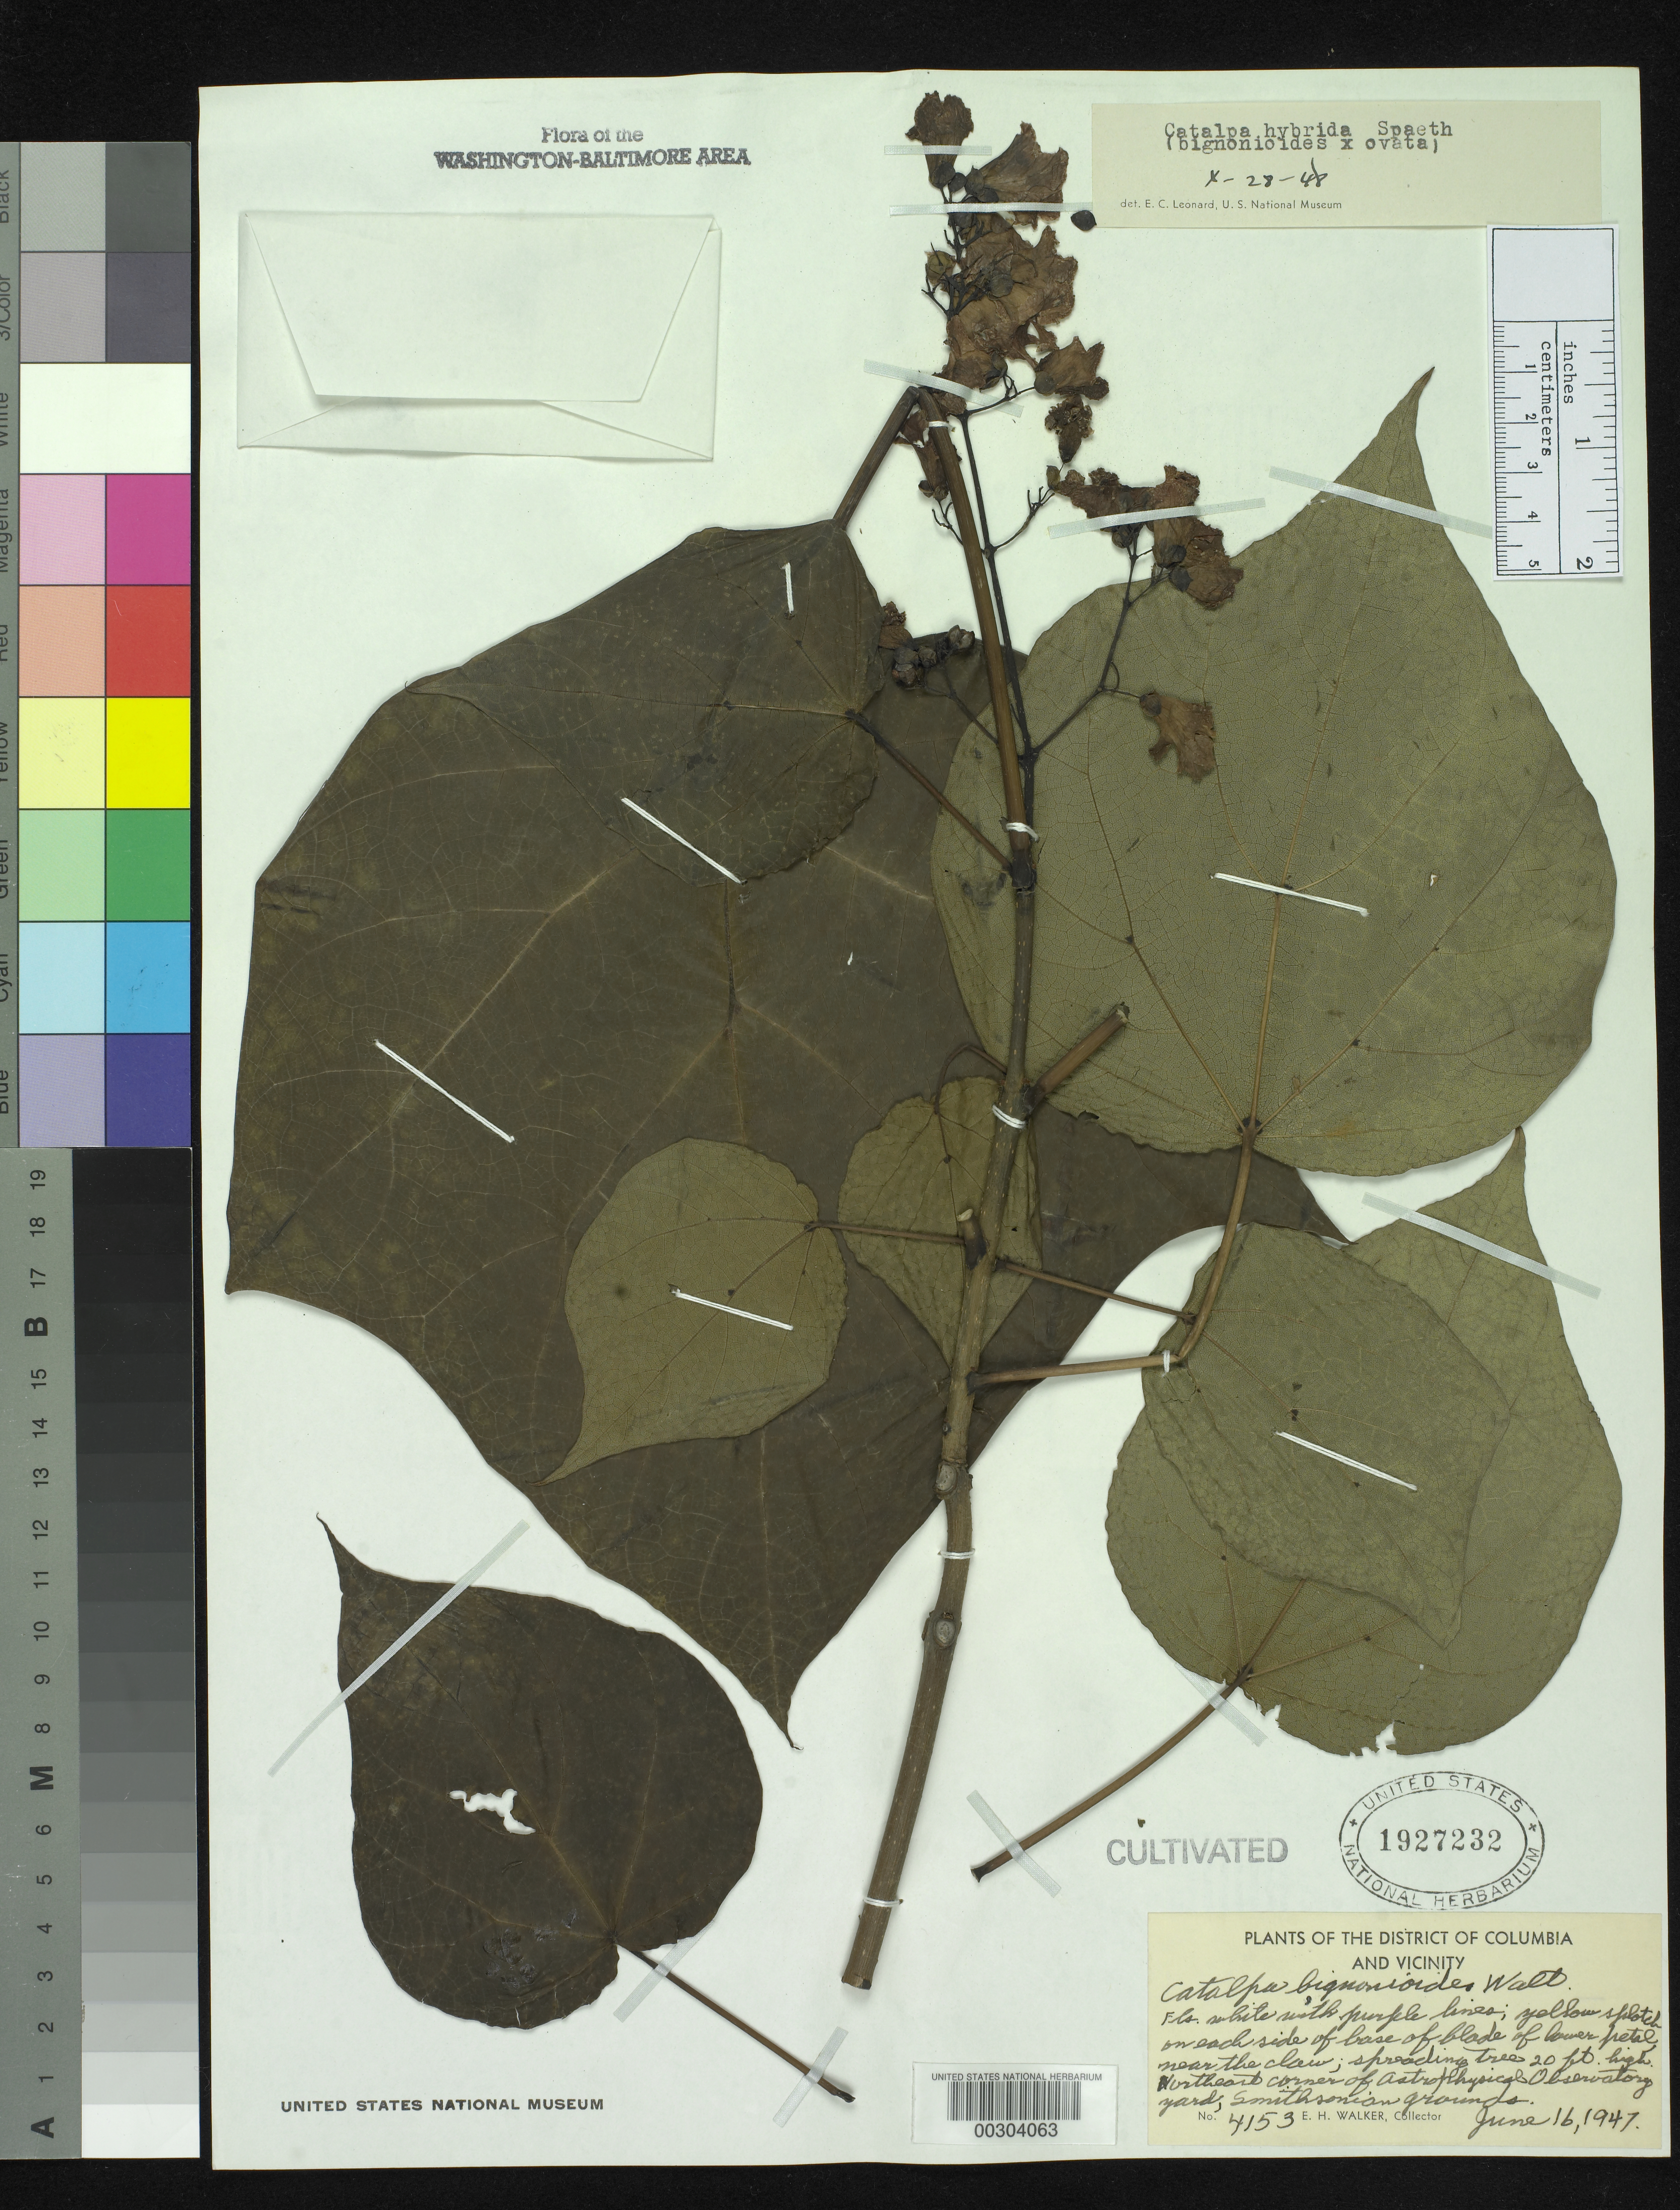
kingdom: Plantae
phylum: Tracheophyta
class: Magnoliopsida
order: Lamiales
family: Bignoniaceae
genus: Catalpa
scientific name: Catalpa hybrida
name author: L. Späth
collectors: E. H. Walker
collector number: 4153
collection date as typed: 16 Jun 1947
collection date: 1947-06-16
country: United States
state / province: District of Columbia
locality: NE corner of Astrophysical Observatory Yard, Smithsonian grounds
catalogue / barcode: US 1927232